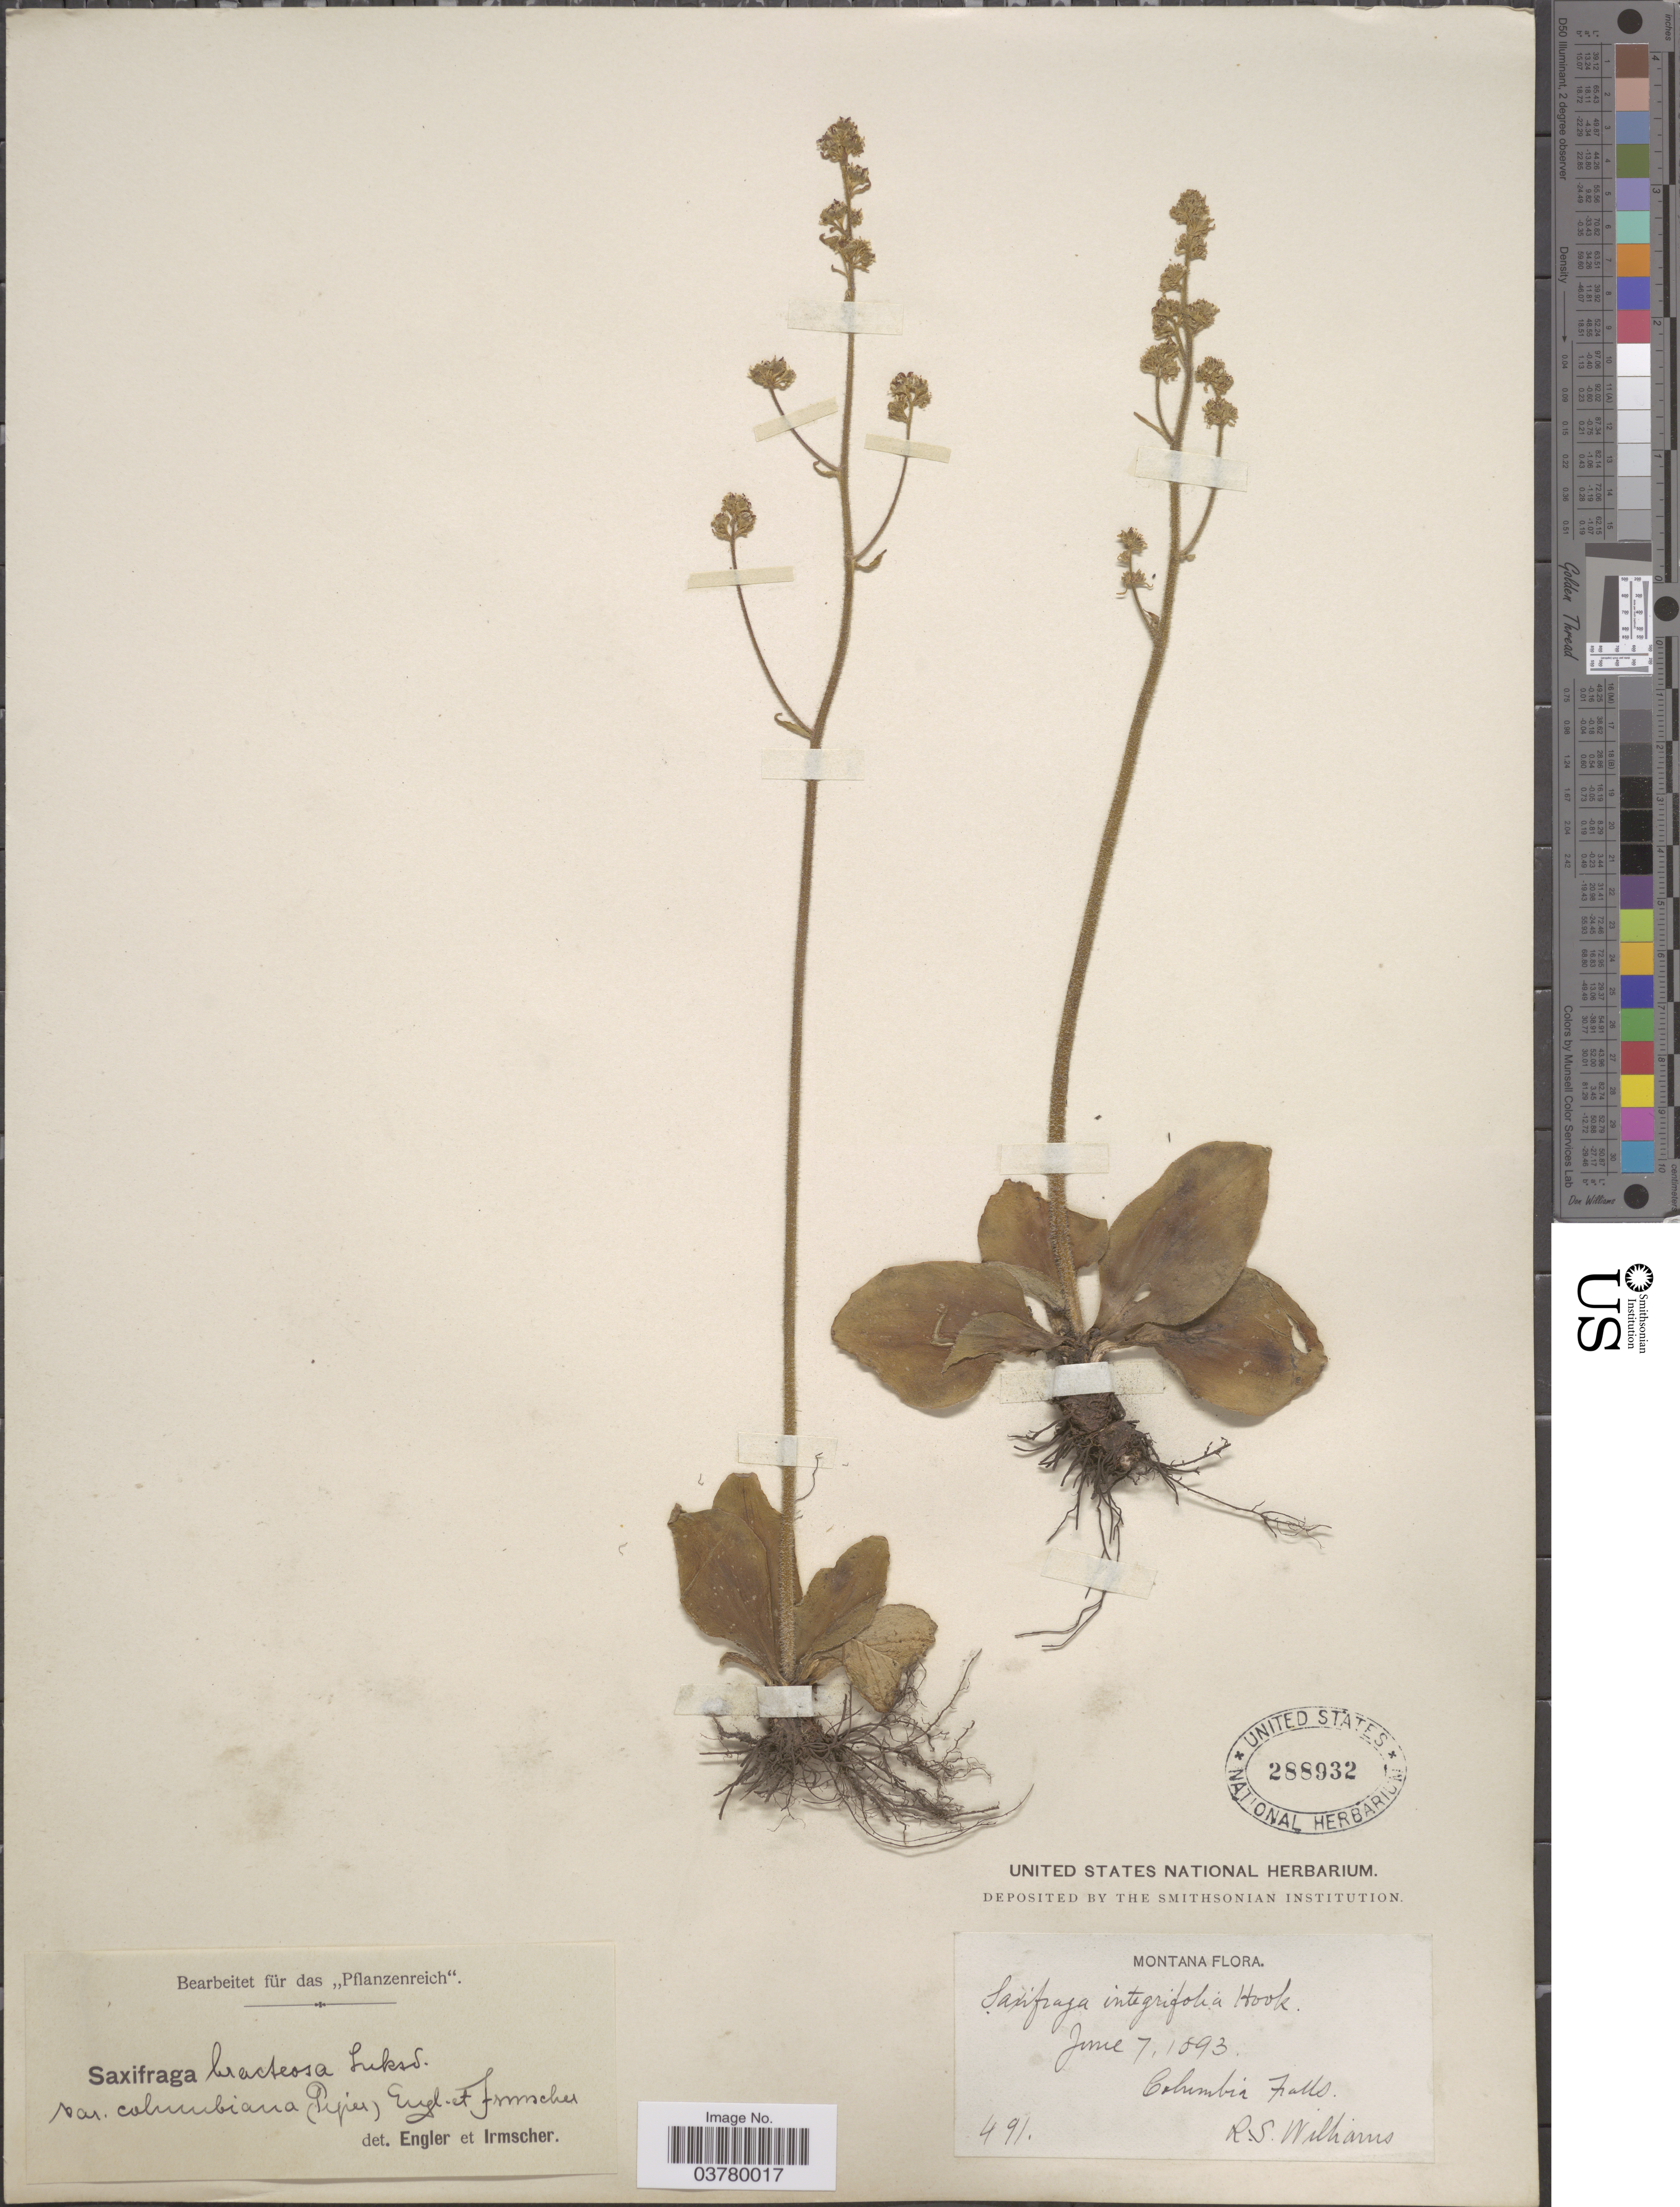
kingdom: Plantae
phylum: Tracheophyta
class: Magnoliopsida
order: Saxifragales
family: Saxifragaceae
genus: Micranthes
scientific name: Micranthes nidifica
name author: (Greene) Small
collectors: R. S. Williams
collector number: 491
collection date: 1893-06-07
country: United States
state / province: Montana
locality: Columbia Falls.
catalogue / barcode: US 288932